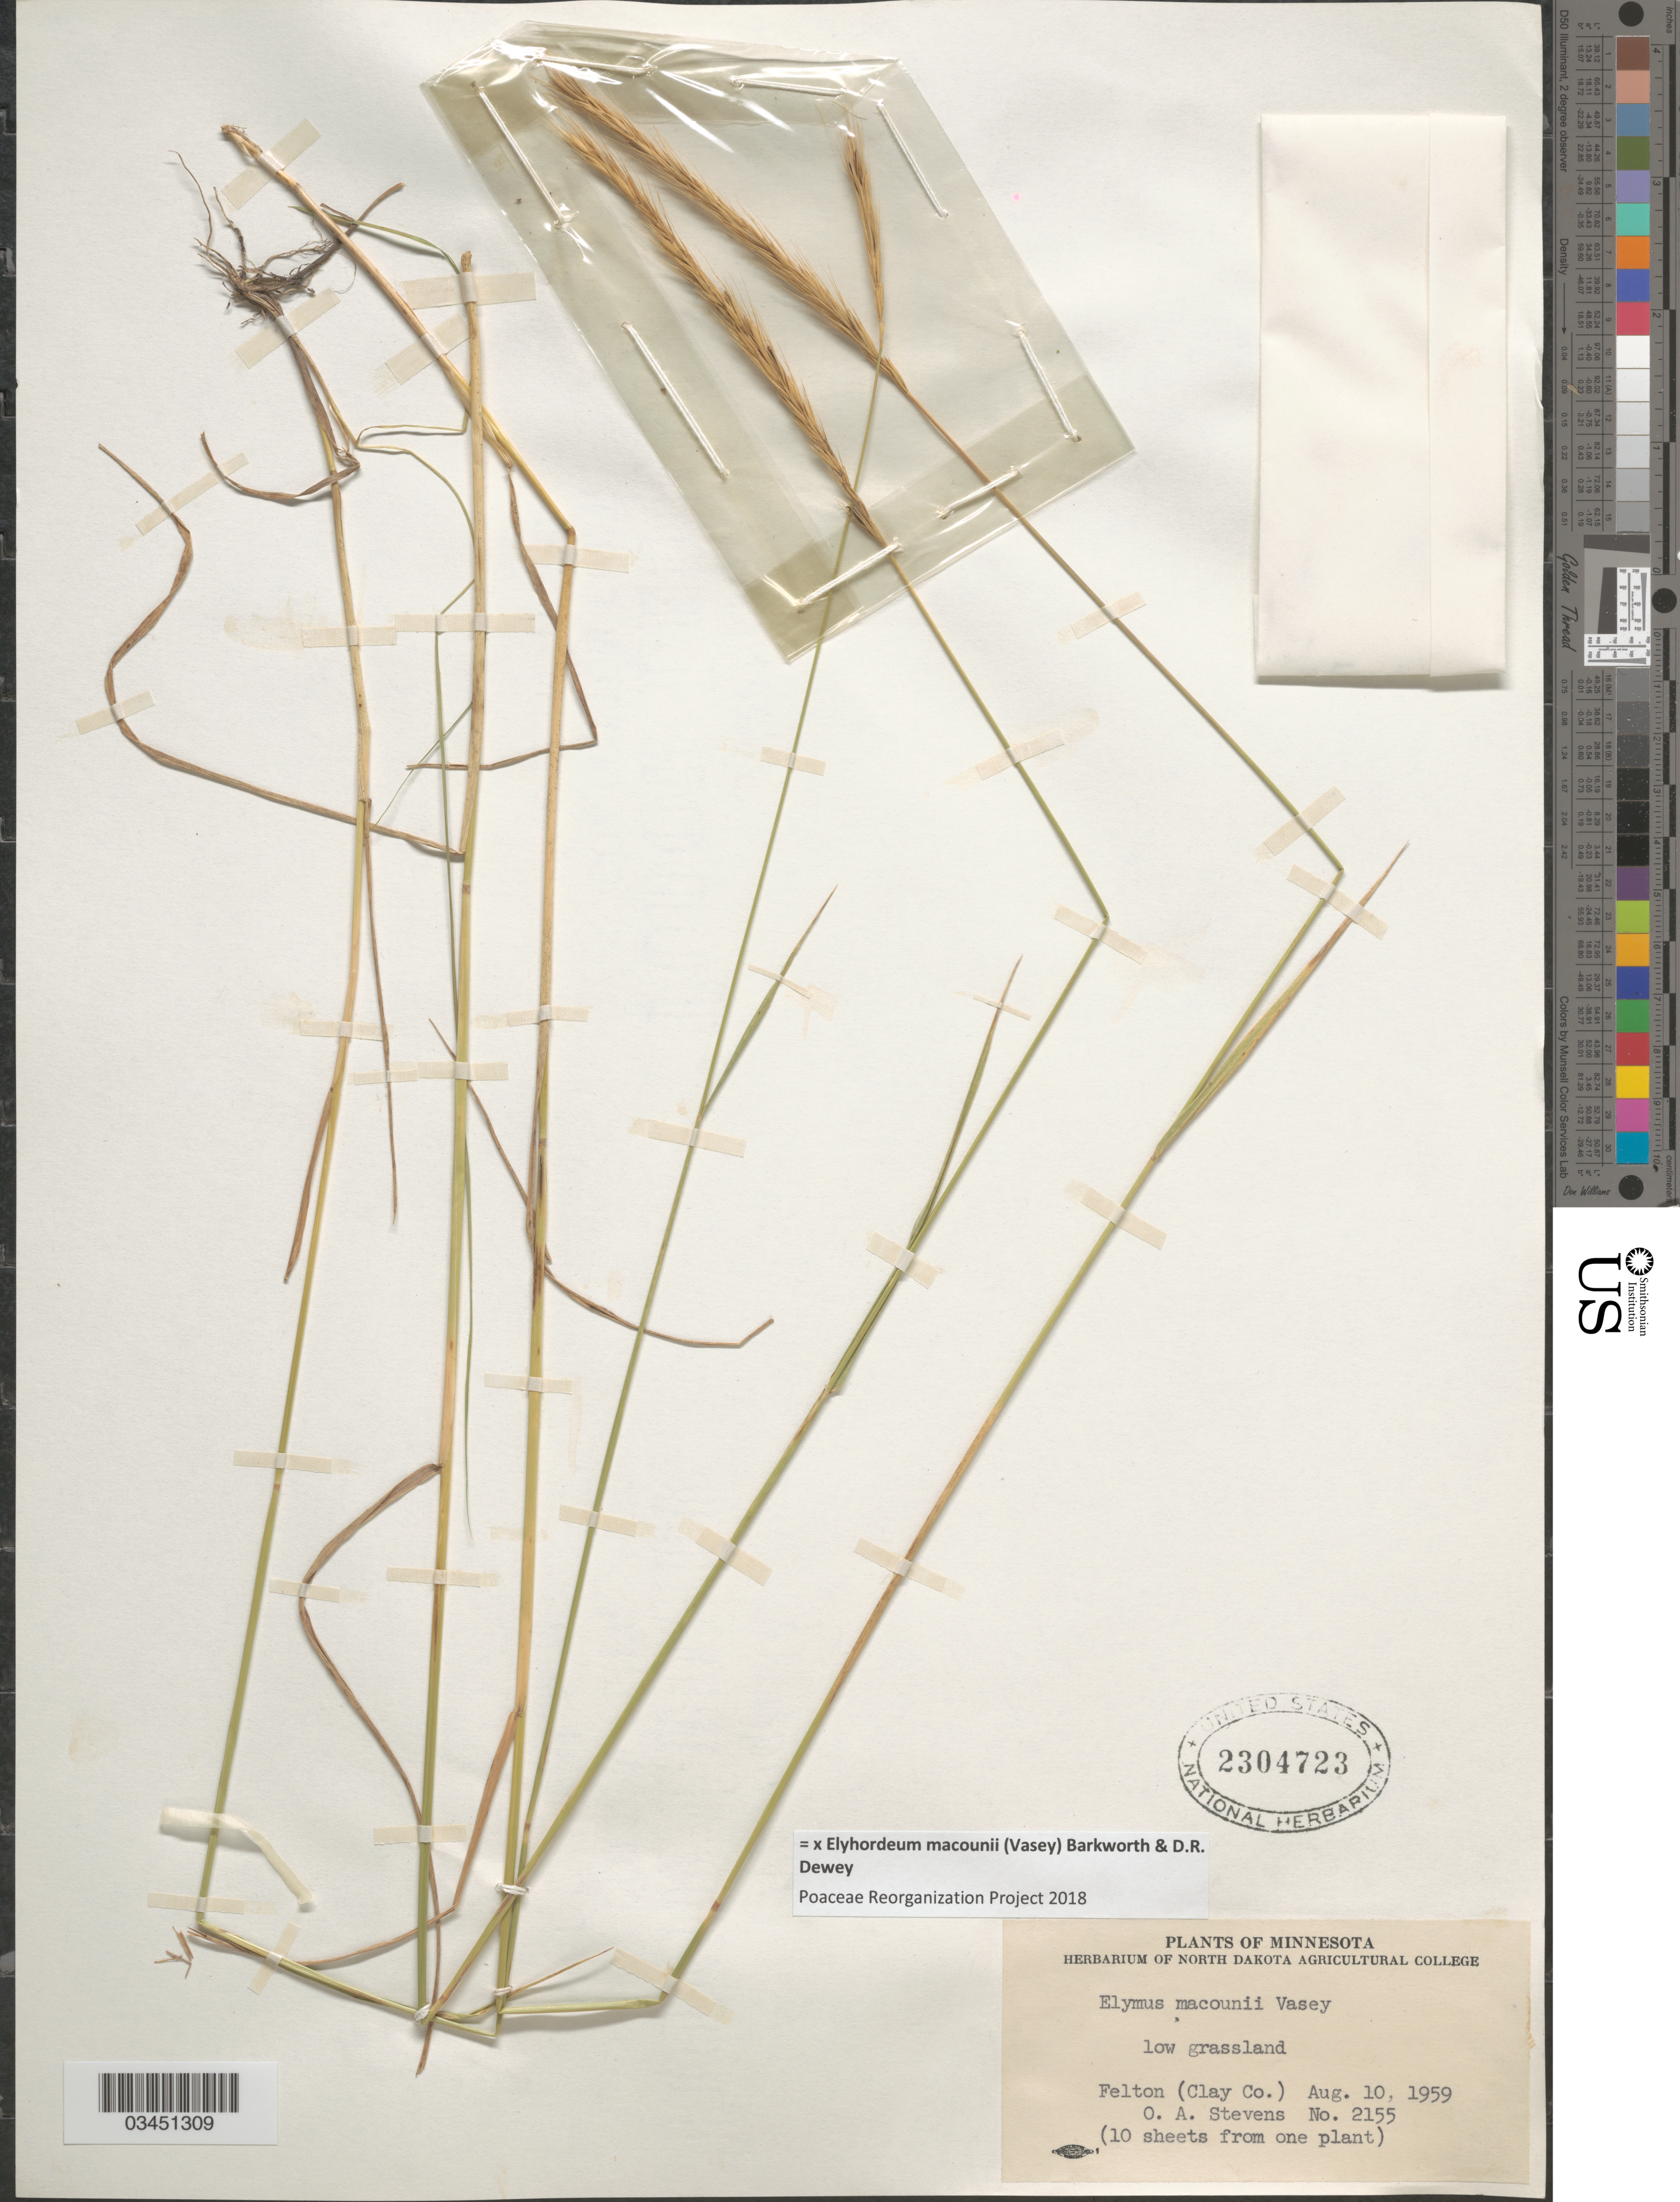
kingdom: Plantae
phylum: Tracheophyta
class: Liliopsida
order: Poales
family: Poaceae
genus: Elyhordeum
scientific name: x Elyhordeum macounii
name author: (Vasey) Barkworth & Dewey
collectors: O. A. Stevens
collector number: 2155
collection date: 1959-08-10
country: United States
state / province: Minnesota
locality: Felton (Clay Co.).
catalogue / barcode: US 2304723